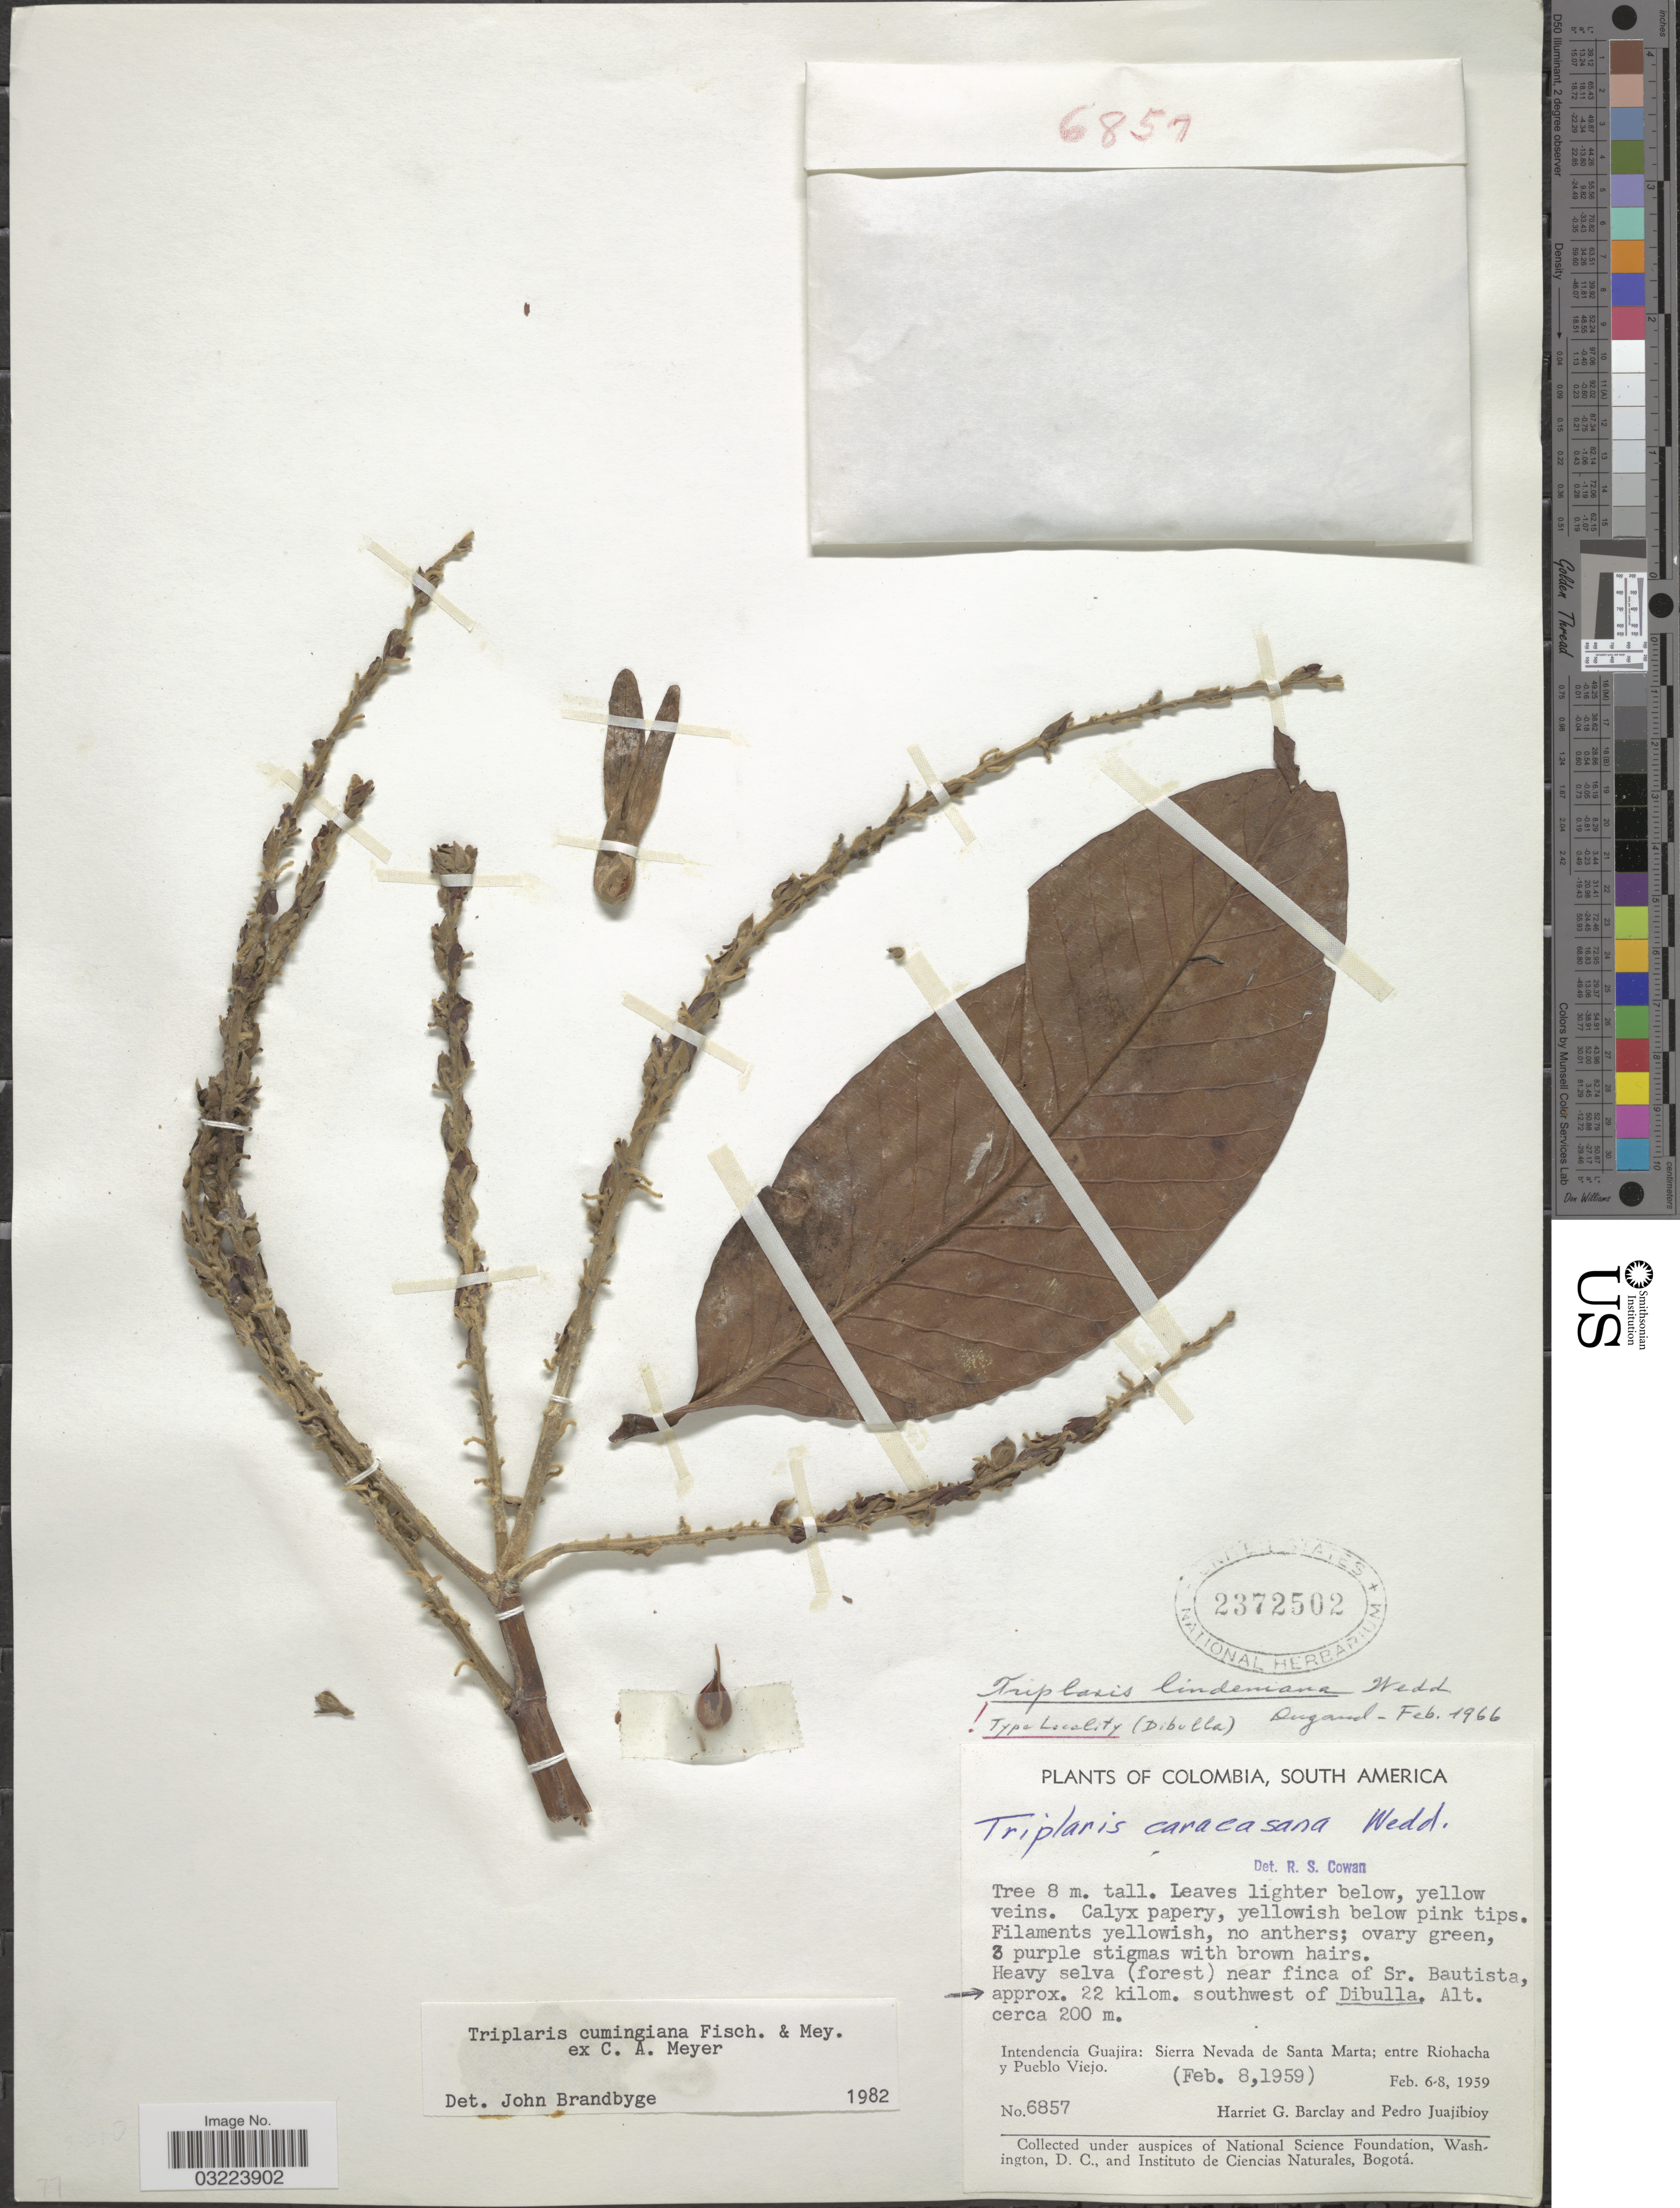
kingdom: Plantae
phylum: Tracheophyta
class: Magnoliopsida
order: Caryophyllales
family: Polygonaceae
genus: Triplaris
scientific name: Triplaris cumingiana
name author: Fisch. & C.A. Mey. ex C.A. Mey.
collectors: H. G. Barclay & P. Juajibioy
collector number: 6857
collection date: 1959-02-08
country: Colombia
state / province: La Guajira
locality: Near finca of Sr. Bautista, approx. 22 kilom. southwest of Dibulla. Intendencia Guajira: Sierra Nevada de Santa Marta; entre Riohacha y Pueblo Viejo.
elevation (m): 200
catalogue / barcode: US 2372502